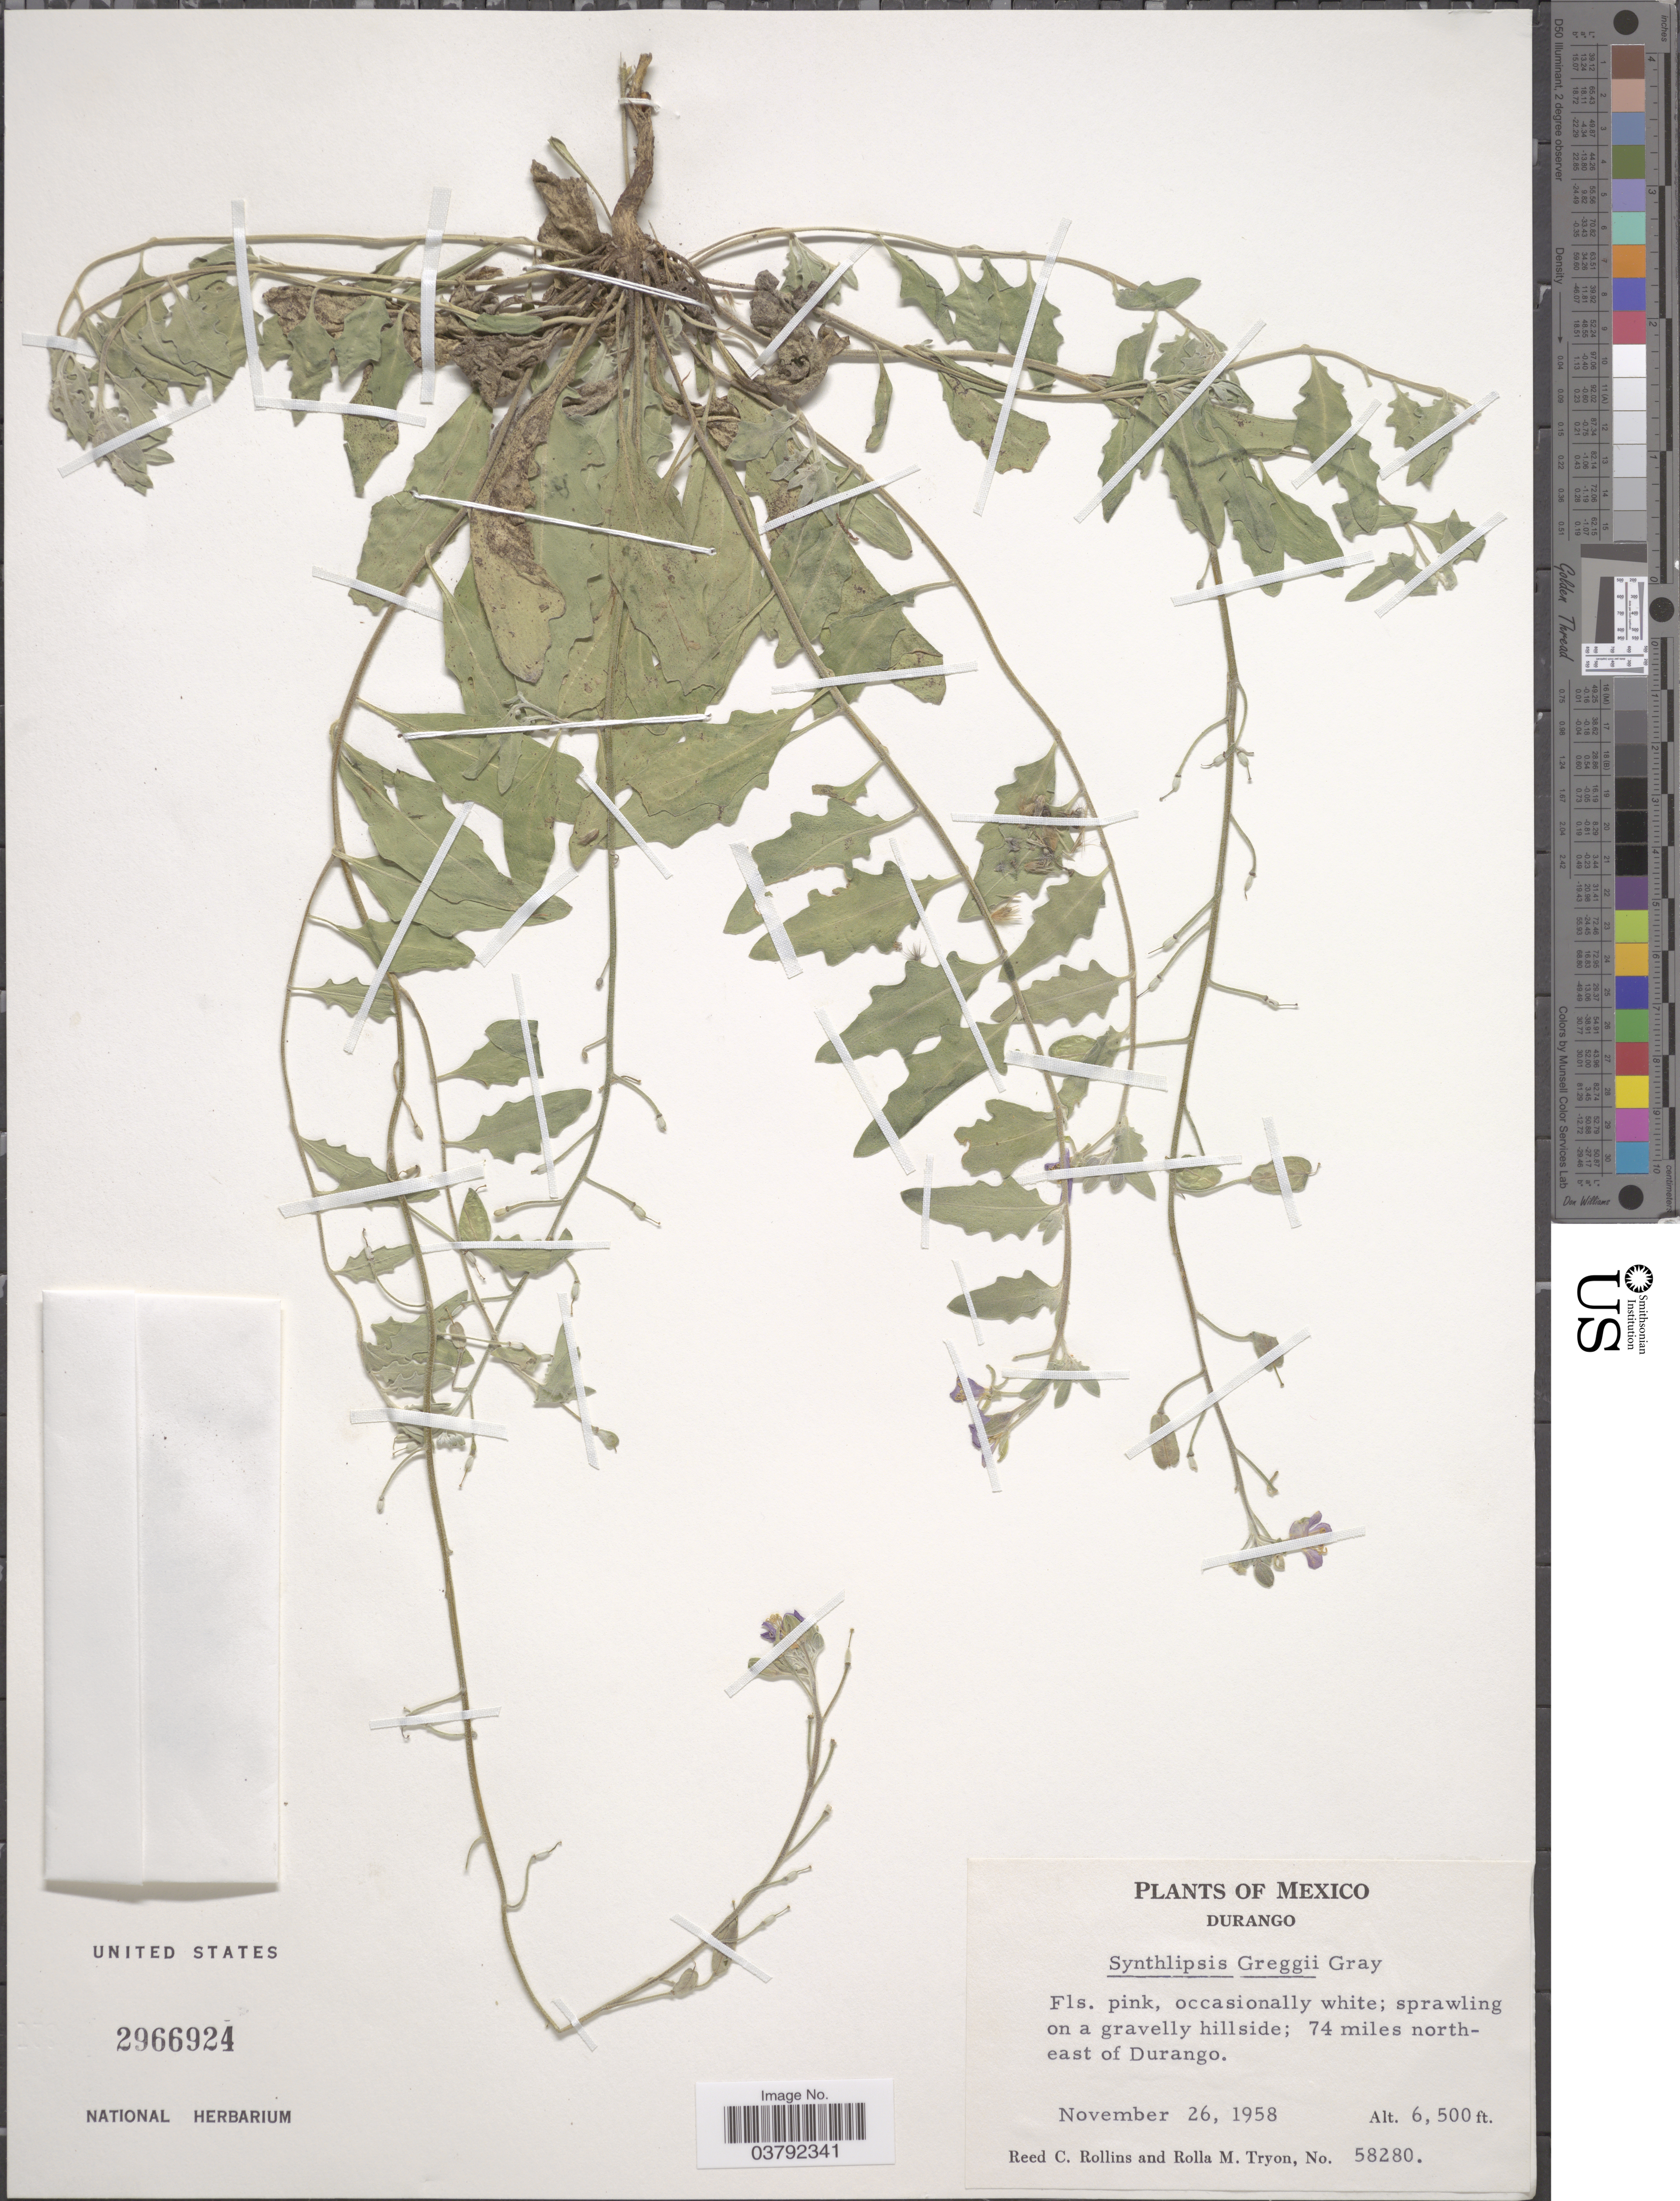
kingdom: Plantae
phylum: Tracheophyta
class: Magnoliopsida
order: Brassicales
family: Brassicaceae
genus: Synthlipsis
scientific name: Synthlipsis greggii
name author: A. Gray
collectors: R. C. Rollins & R. M. Tryon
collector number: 58280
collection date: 1958-11-26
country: Mexico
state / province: Durango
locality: Sprawling on a gravelly hillside; 74 miles north-east of Durango.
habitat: sprawling on a gravelly hillside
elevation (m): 1981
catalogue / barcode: US 2966924